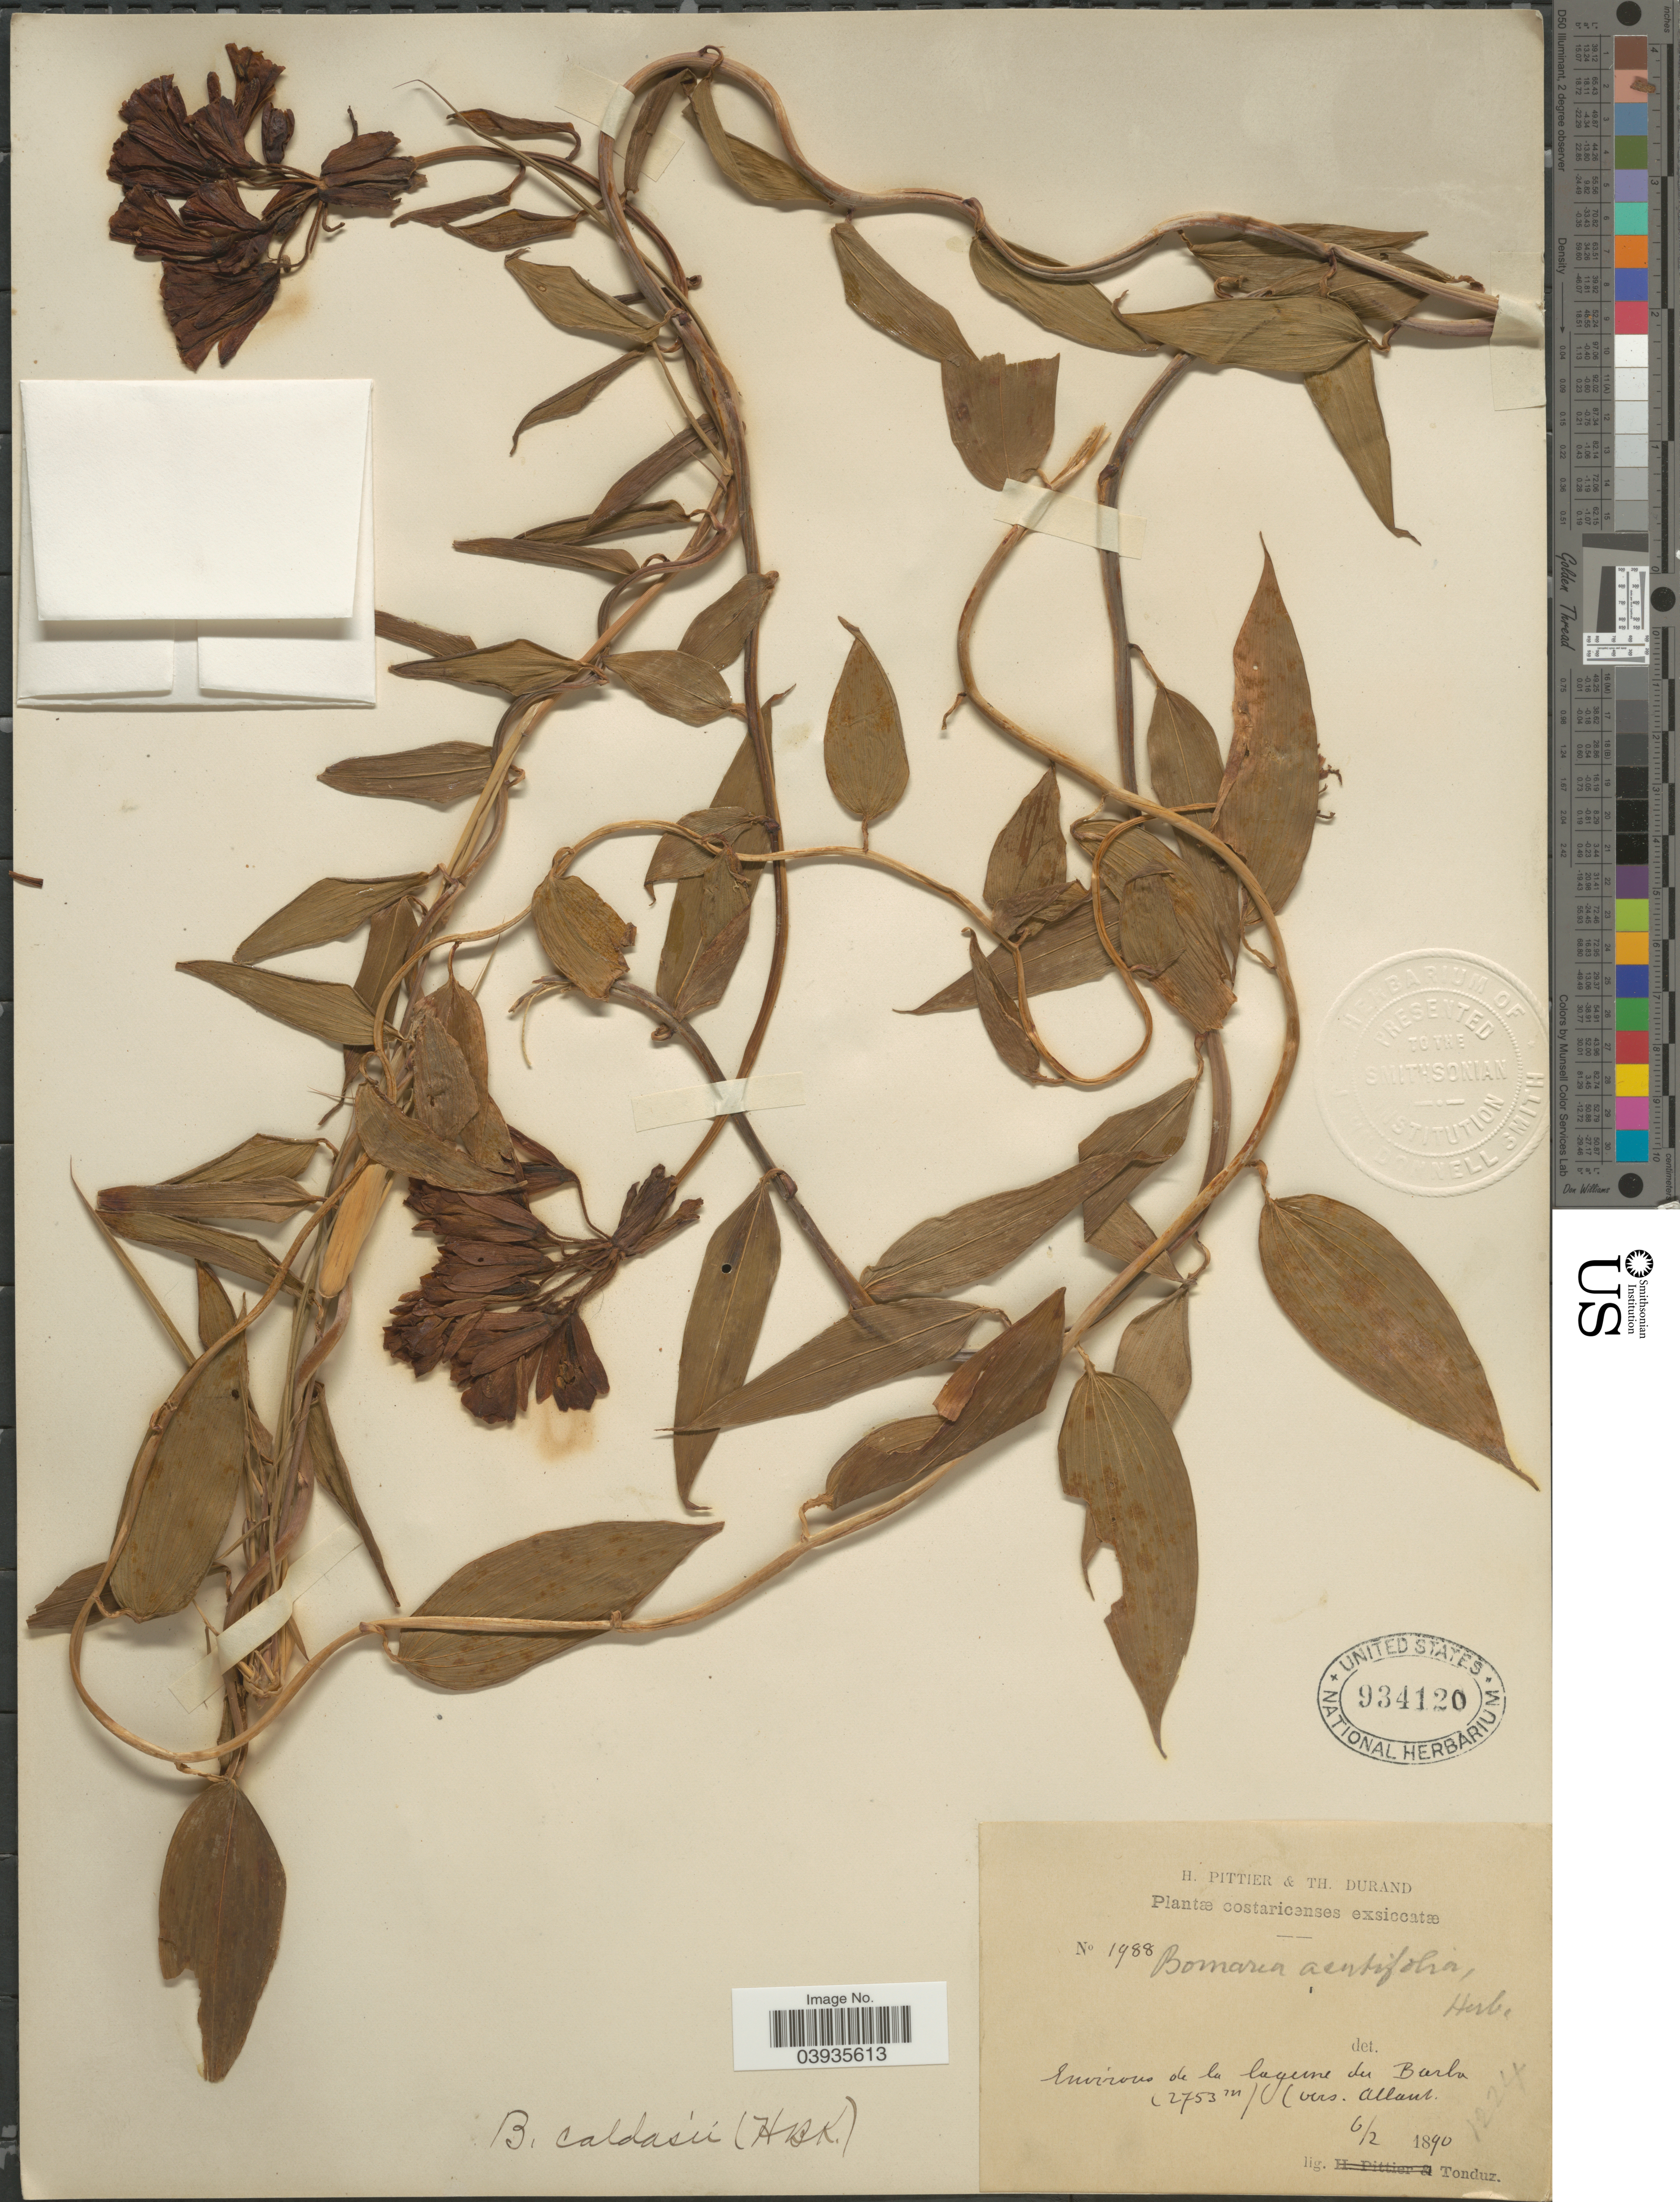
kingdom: Plantae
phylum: Tracheophyta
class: Liliopsida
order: Liliales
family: Alstroemeriaceae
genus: Bomarea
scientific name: Bomarea caldasii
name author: (Kunth) Asch. & Graebener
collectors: Tonduz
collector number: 1988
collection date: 1890-02-06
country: Costa Rica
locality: Environs de la lagune du Barba (vers Allant).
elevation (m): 2753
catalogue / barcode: US 934120